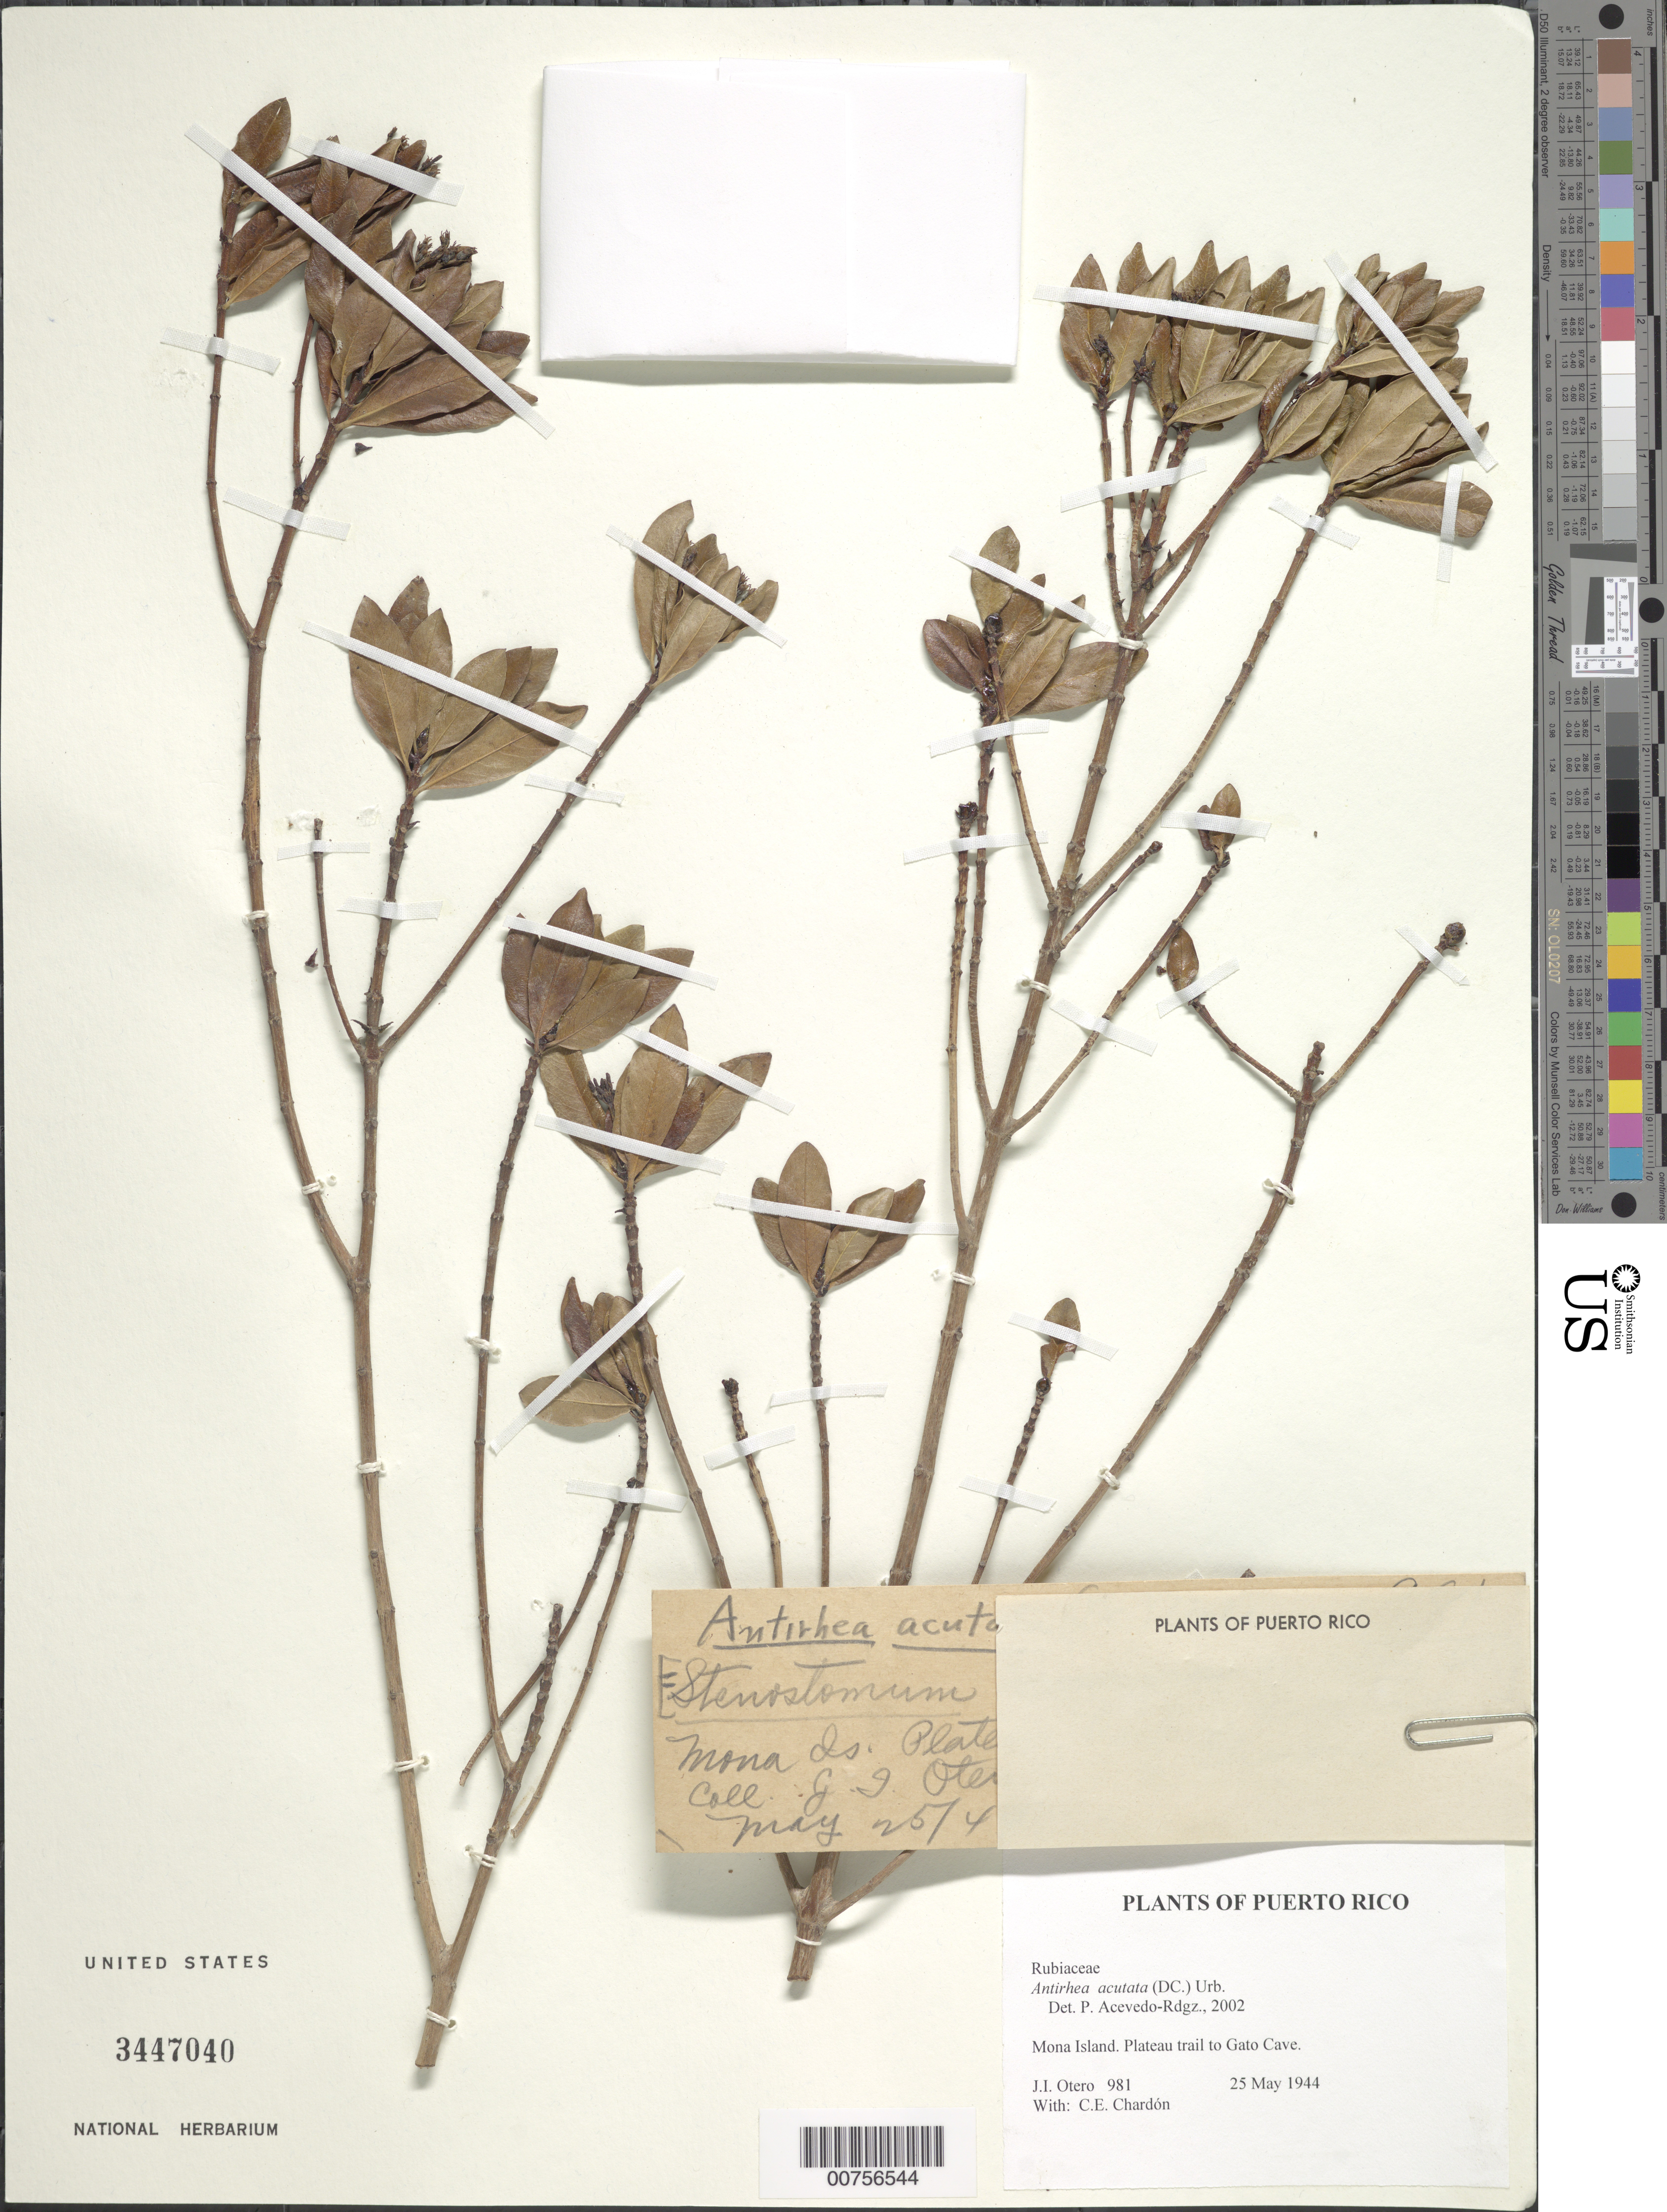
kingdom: Plantae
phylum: Tracheophyta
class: Magnoliopsida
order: Gentianales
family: Rubiaceae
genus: Antirhea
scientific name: Antirhea acutata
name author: (DC.) Urb.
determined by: Acevedo-Rodríguez, P., (BOT), Smithsonian Institution - National Museum of Natural History (UNITED STATES)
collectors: J. Otero & C. E. Chardón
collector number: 981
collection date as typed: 25 May 1944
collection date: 1944-05-25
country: Puerto Rico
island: Mona I.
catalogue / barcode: US 3447040